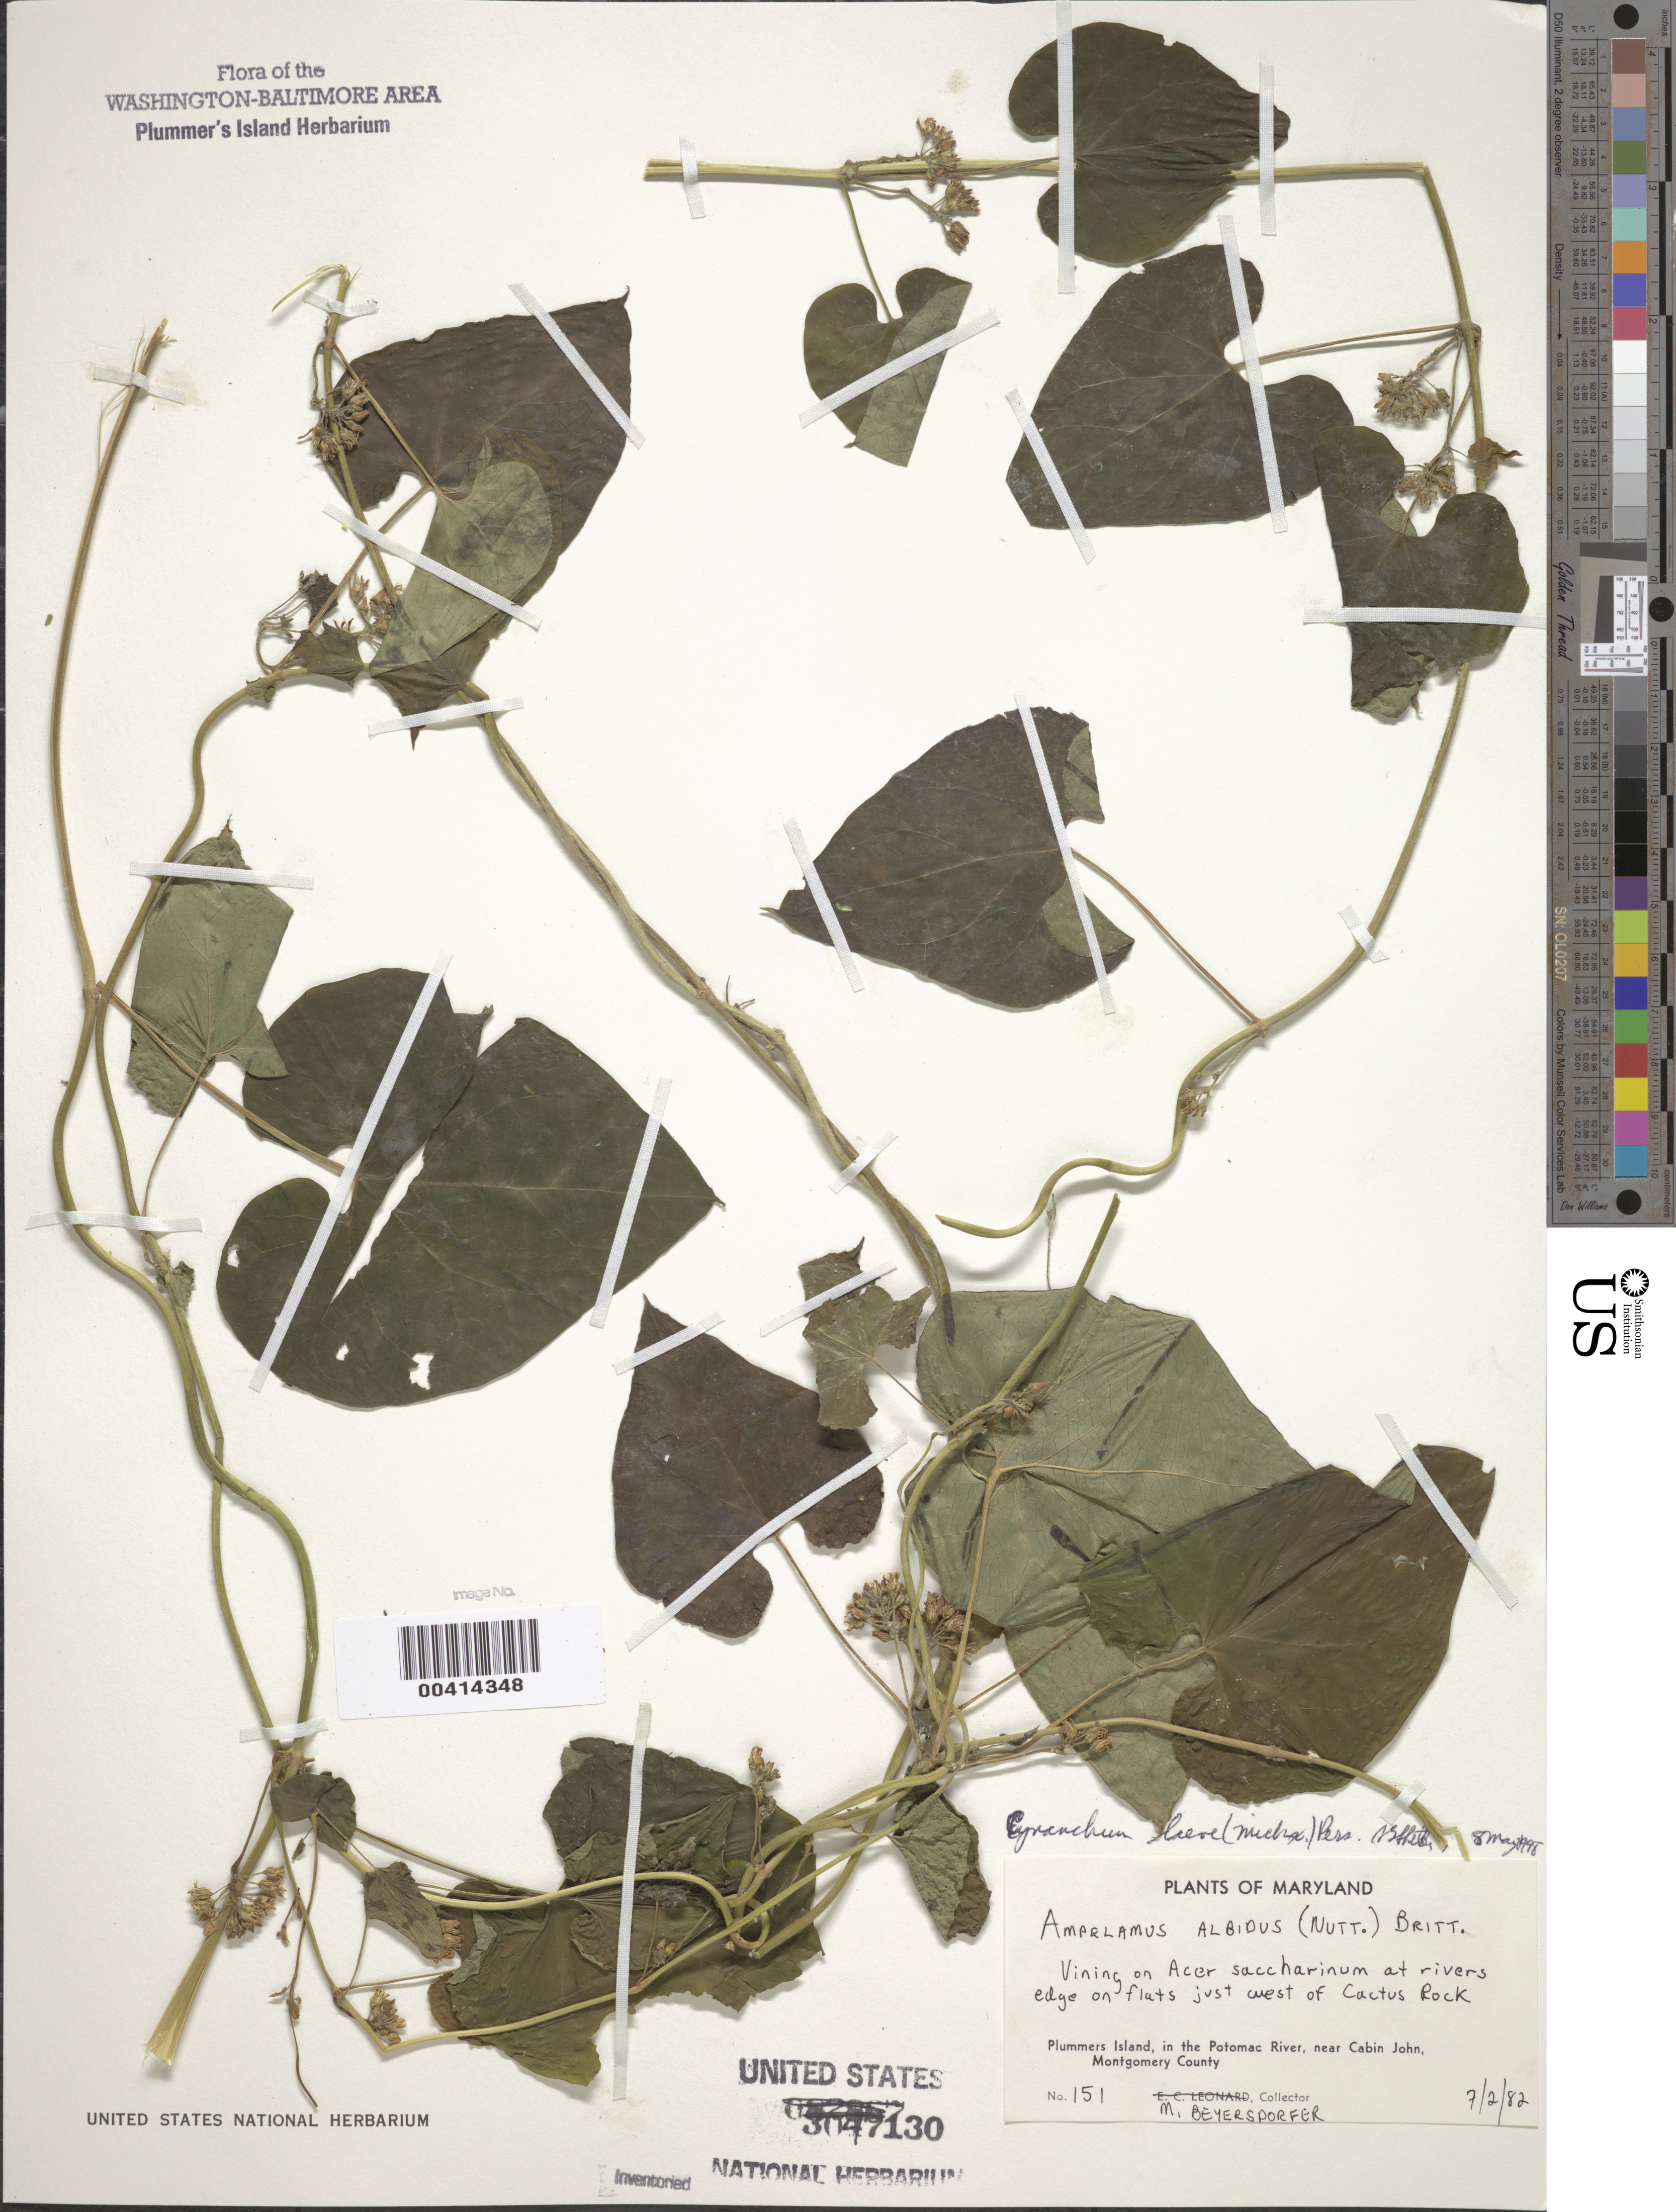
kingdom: Plantae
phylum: Tracheophyta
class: Magnoliopsida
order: Gentianales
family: Apocynaceae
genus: Cynanchum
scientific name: Cynanchum laeve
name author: (Michx.) Pers.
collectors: M. Beyersdorfer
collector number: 151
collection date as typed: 02 Jul 1982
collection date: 1982-07-02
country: United States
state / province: Maryland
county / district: Montgomery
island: Plummers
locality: Plummer's Island; flats just west of Cactus Rock C. & O. Canal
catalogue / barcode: US 3047130